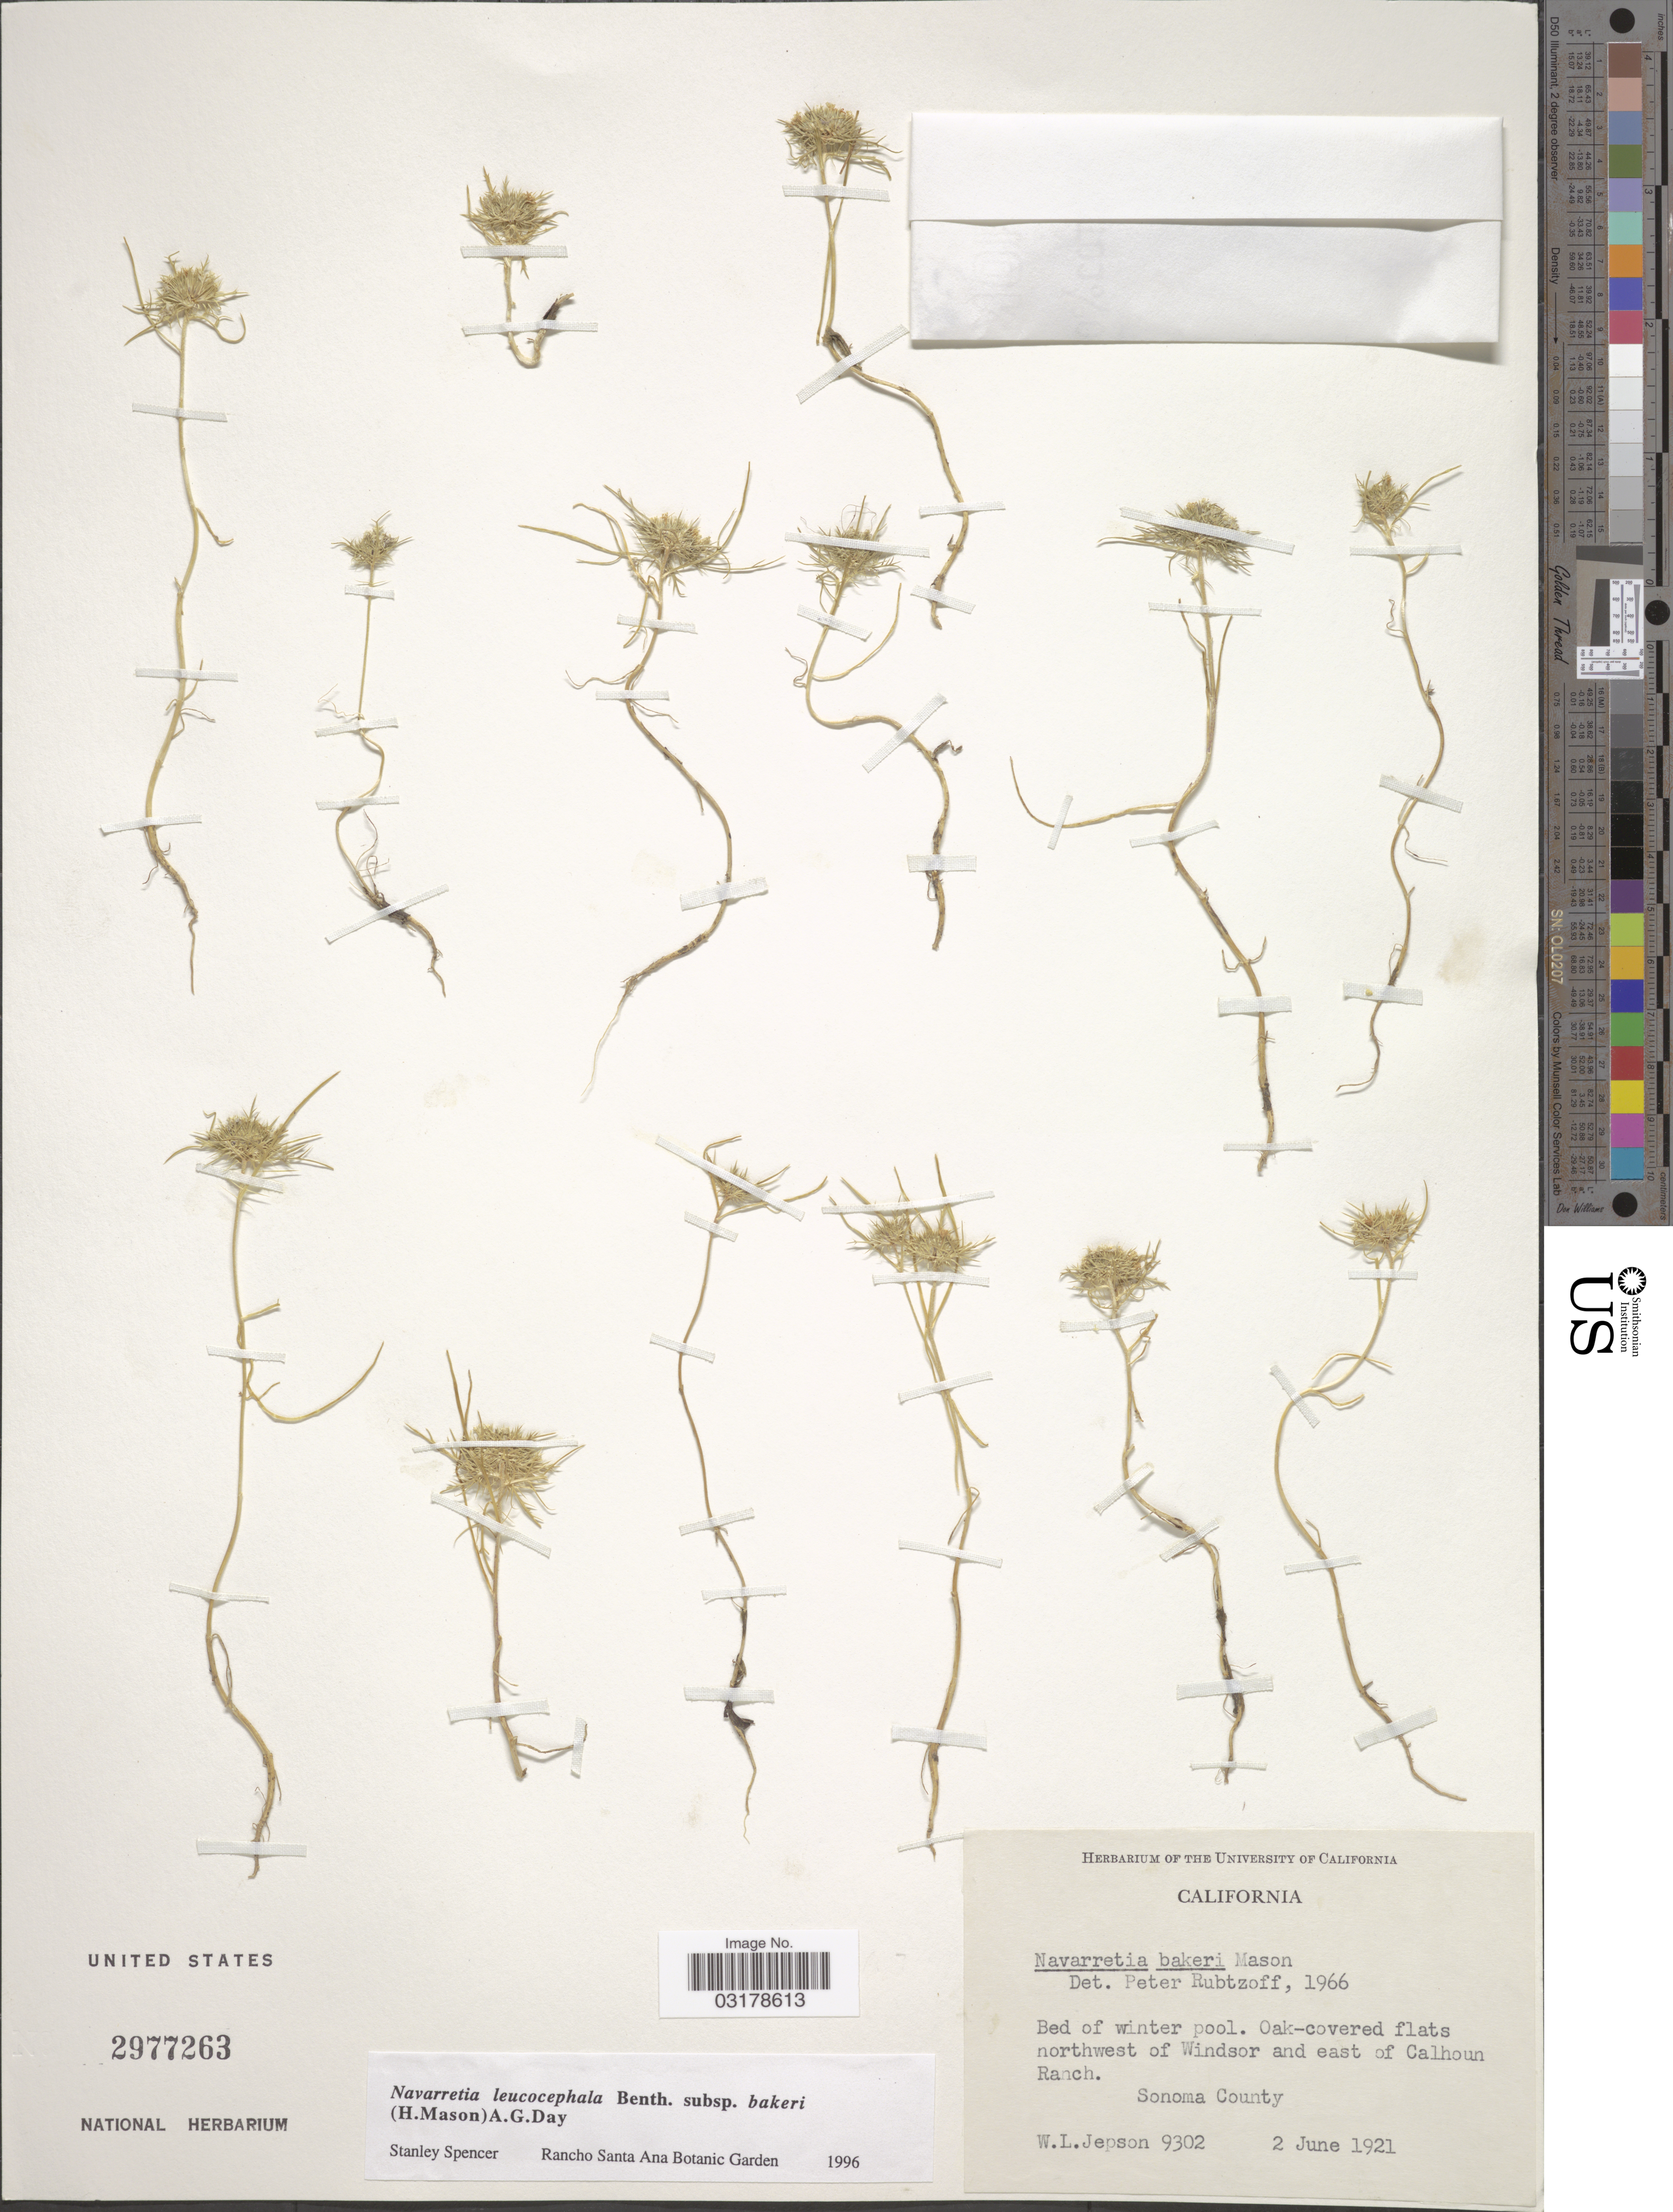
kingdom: Plantae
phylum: Tracheophyta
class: Magnoliopsida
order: Ericales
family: Polemoniaceae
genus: Navarretia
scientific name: Navarretia leucocephala subsp. bakeri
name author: (H. Mason) A.G. Day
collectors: W. L. Jepson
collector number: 9302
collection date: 1921-06-02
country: United States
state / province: California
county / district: Sonoma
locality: Oak-covered flats northwest of Windsor and east of Calhoun Ranch. Sonoma County.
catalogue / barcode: US 2977263